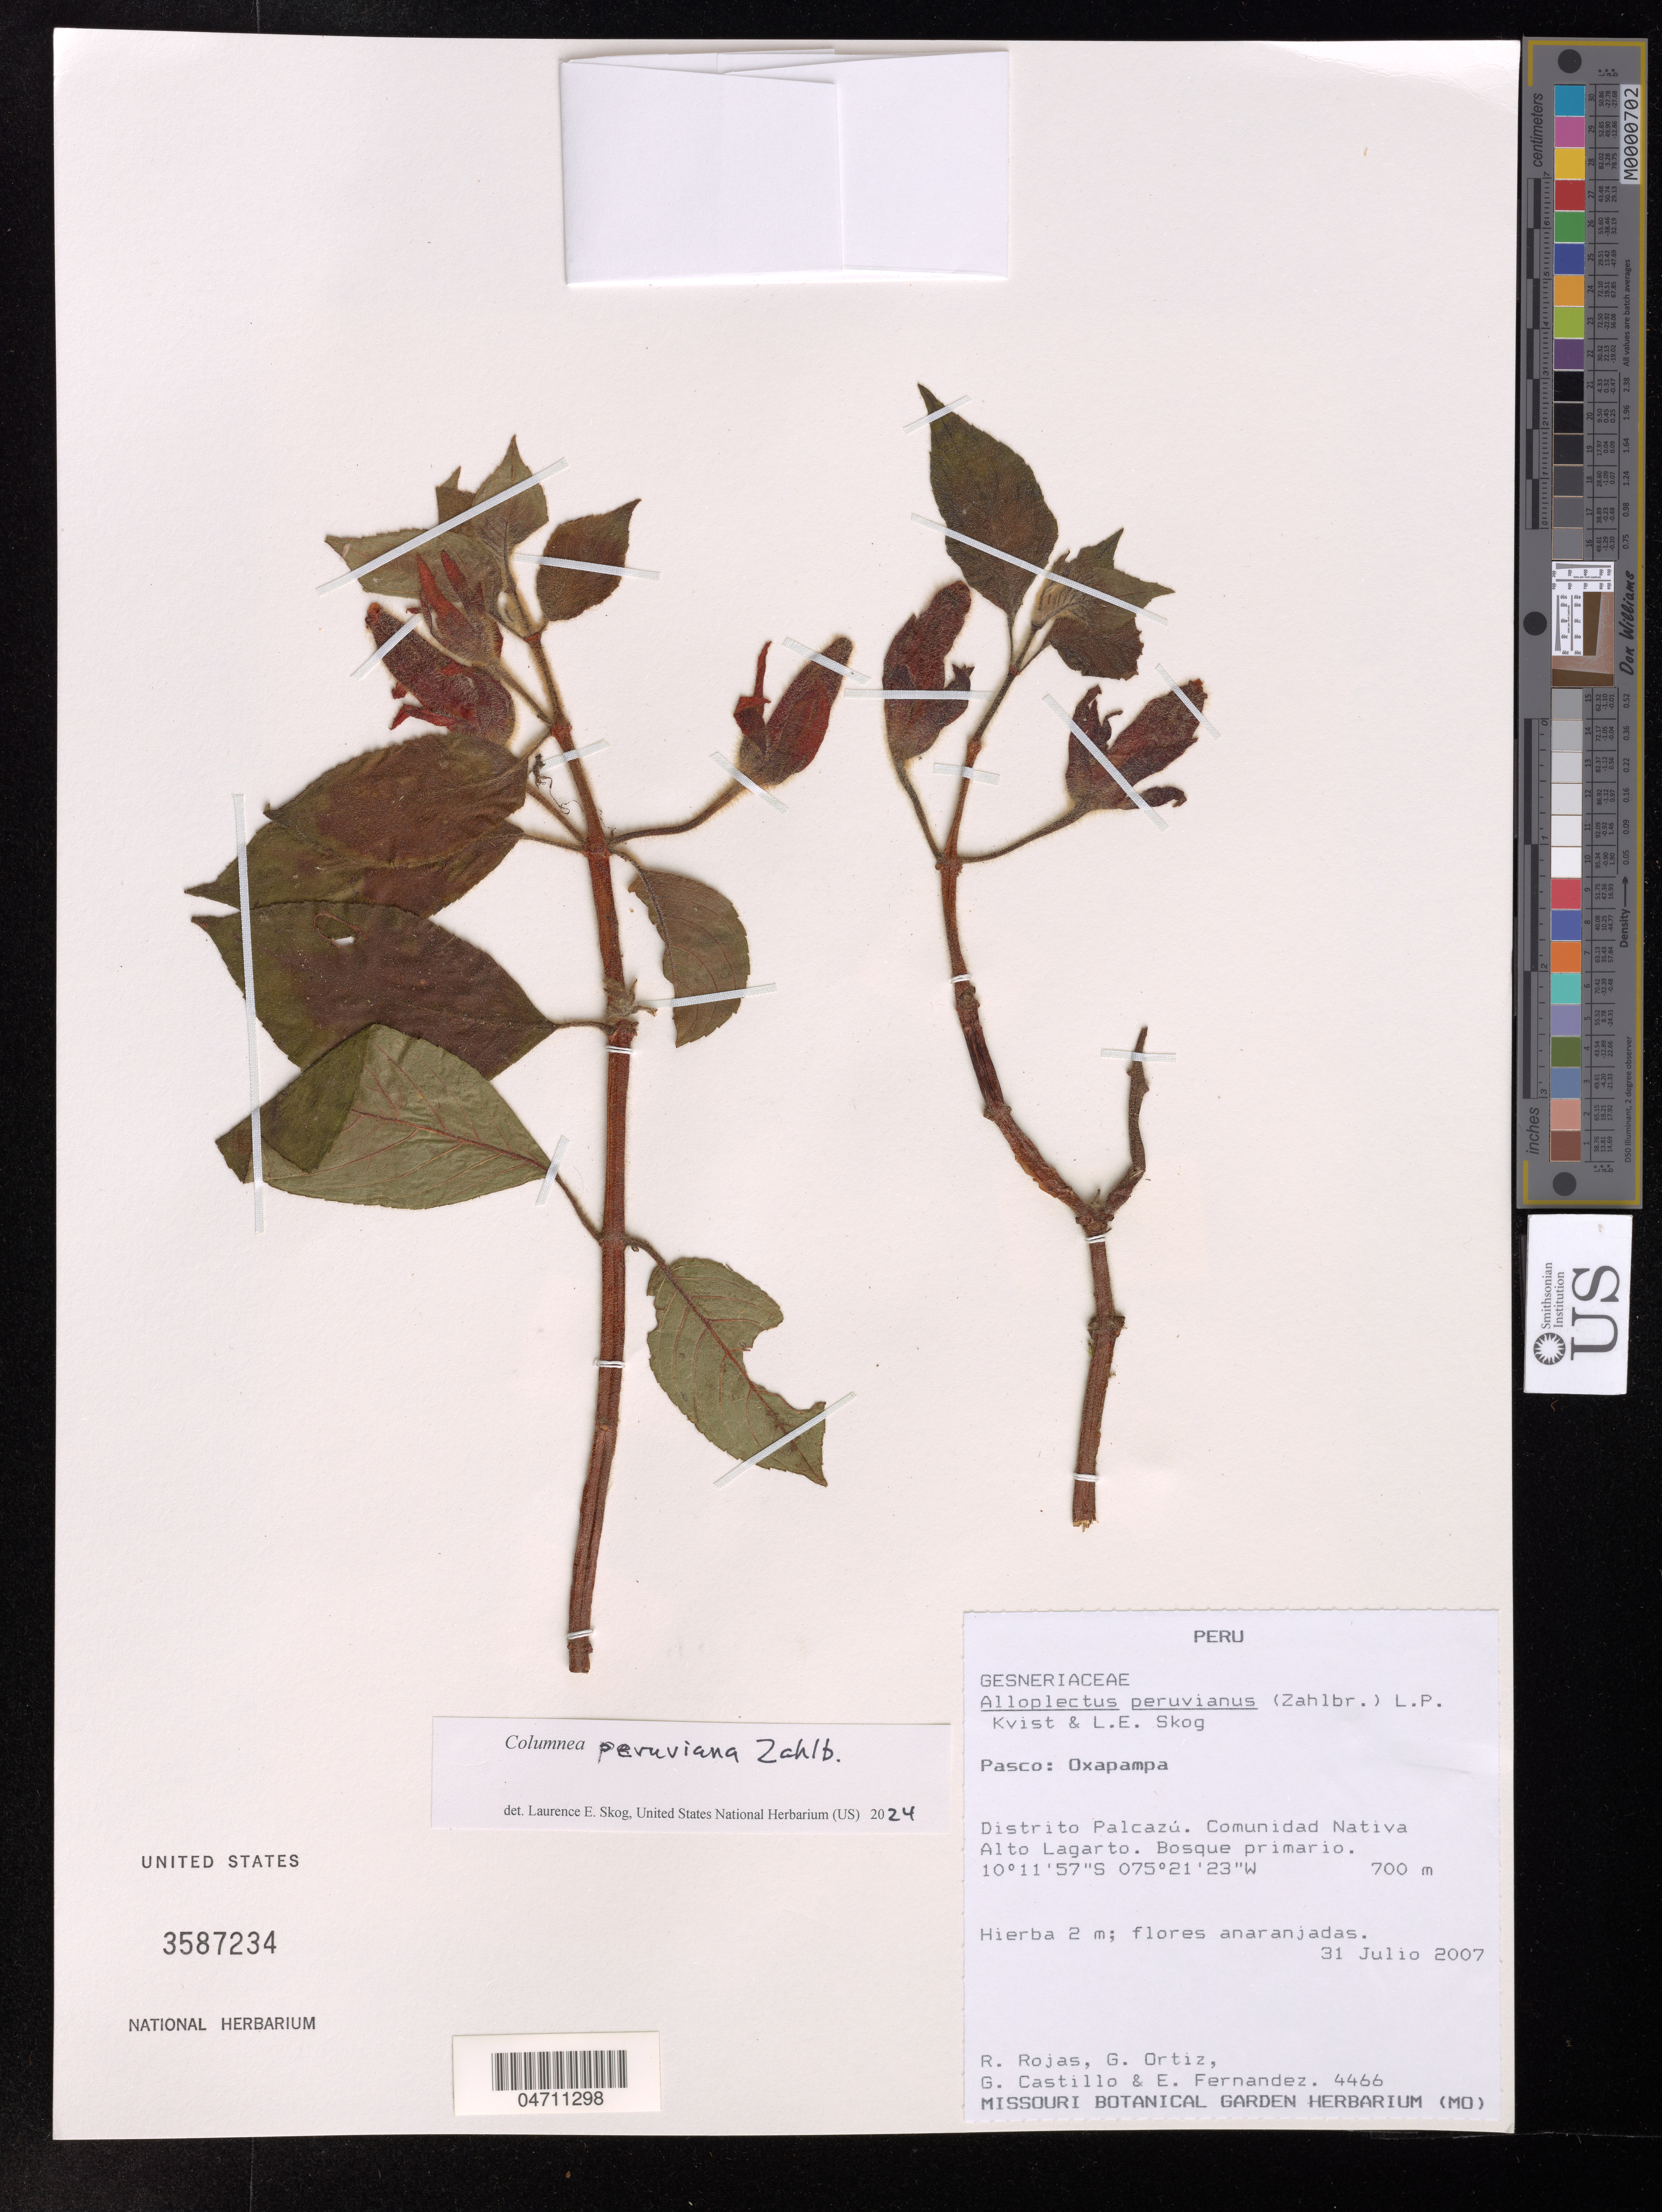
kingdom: Plantae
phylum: Tracheophyta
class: Magnoliopsida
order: Lamiales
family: Gesneriaceae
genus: Columnea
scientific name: Columnea peruviana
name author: Zahlbr.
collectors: R. Rojas, G. Ortiz, G. Castillo & E. Fernandez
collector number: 4466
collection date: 2007-07-31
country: Peru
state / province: Pasco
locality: Oxapampa, Distrito Palcazú, Comunidad Nativa, Alto Lagarto.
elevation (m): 700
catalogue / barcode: US 3587234